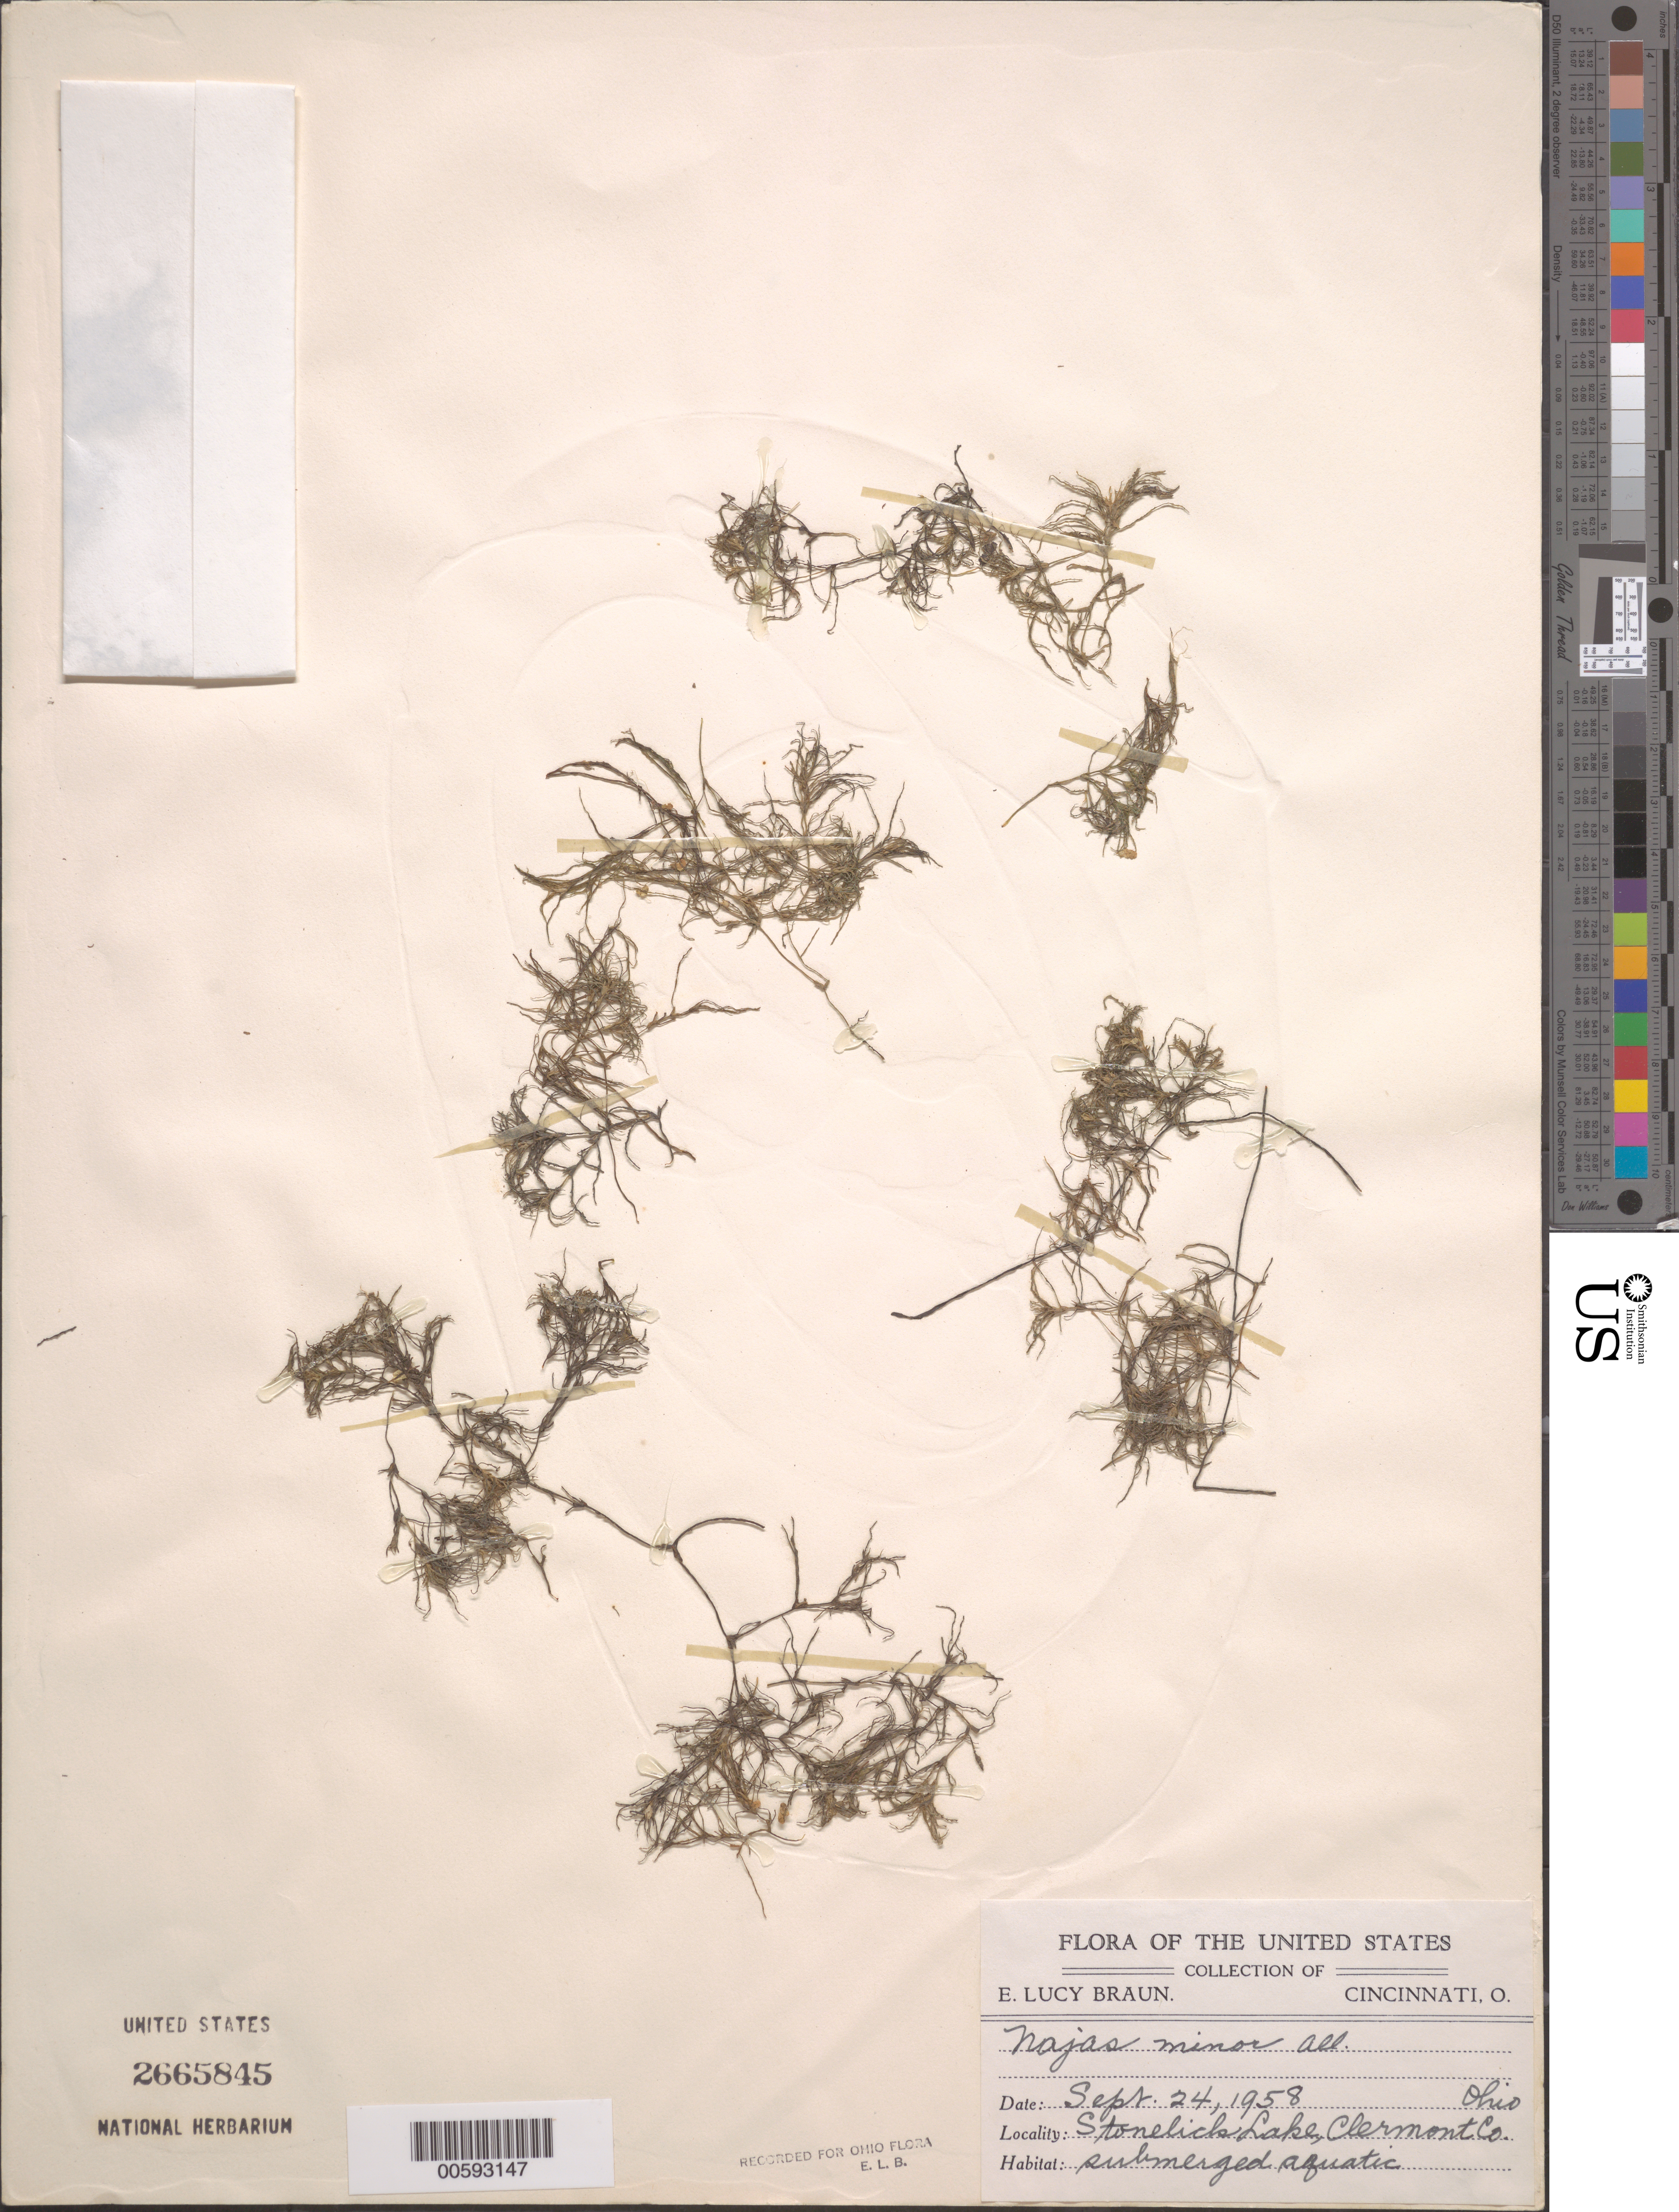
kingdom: Plantae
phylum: Tracheophyta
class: Liliopsida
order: Alismatales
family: Hydrocharitaceae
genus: Najas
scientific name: Najas minor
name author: All.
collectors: E. L. Braun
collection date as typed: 24 Sep 1958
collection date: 1958-09-24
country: United States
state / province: Ohio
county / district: Clermont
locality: Stonelick Lake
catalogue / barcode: US 2665845